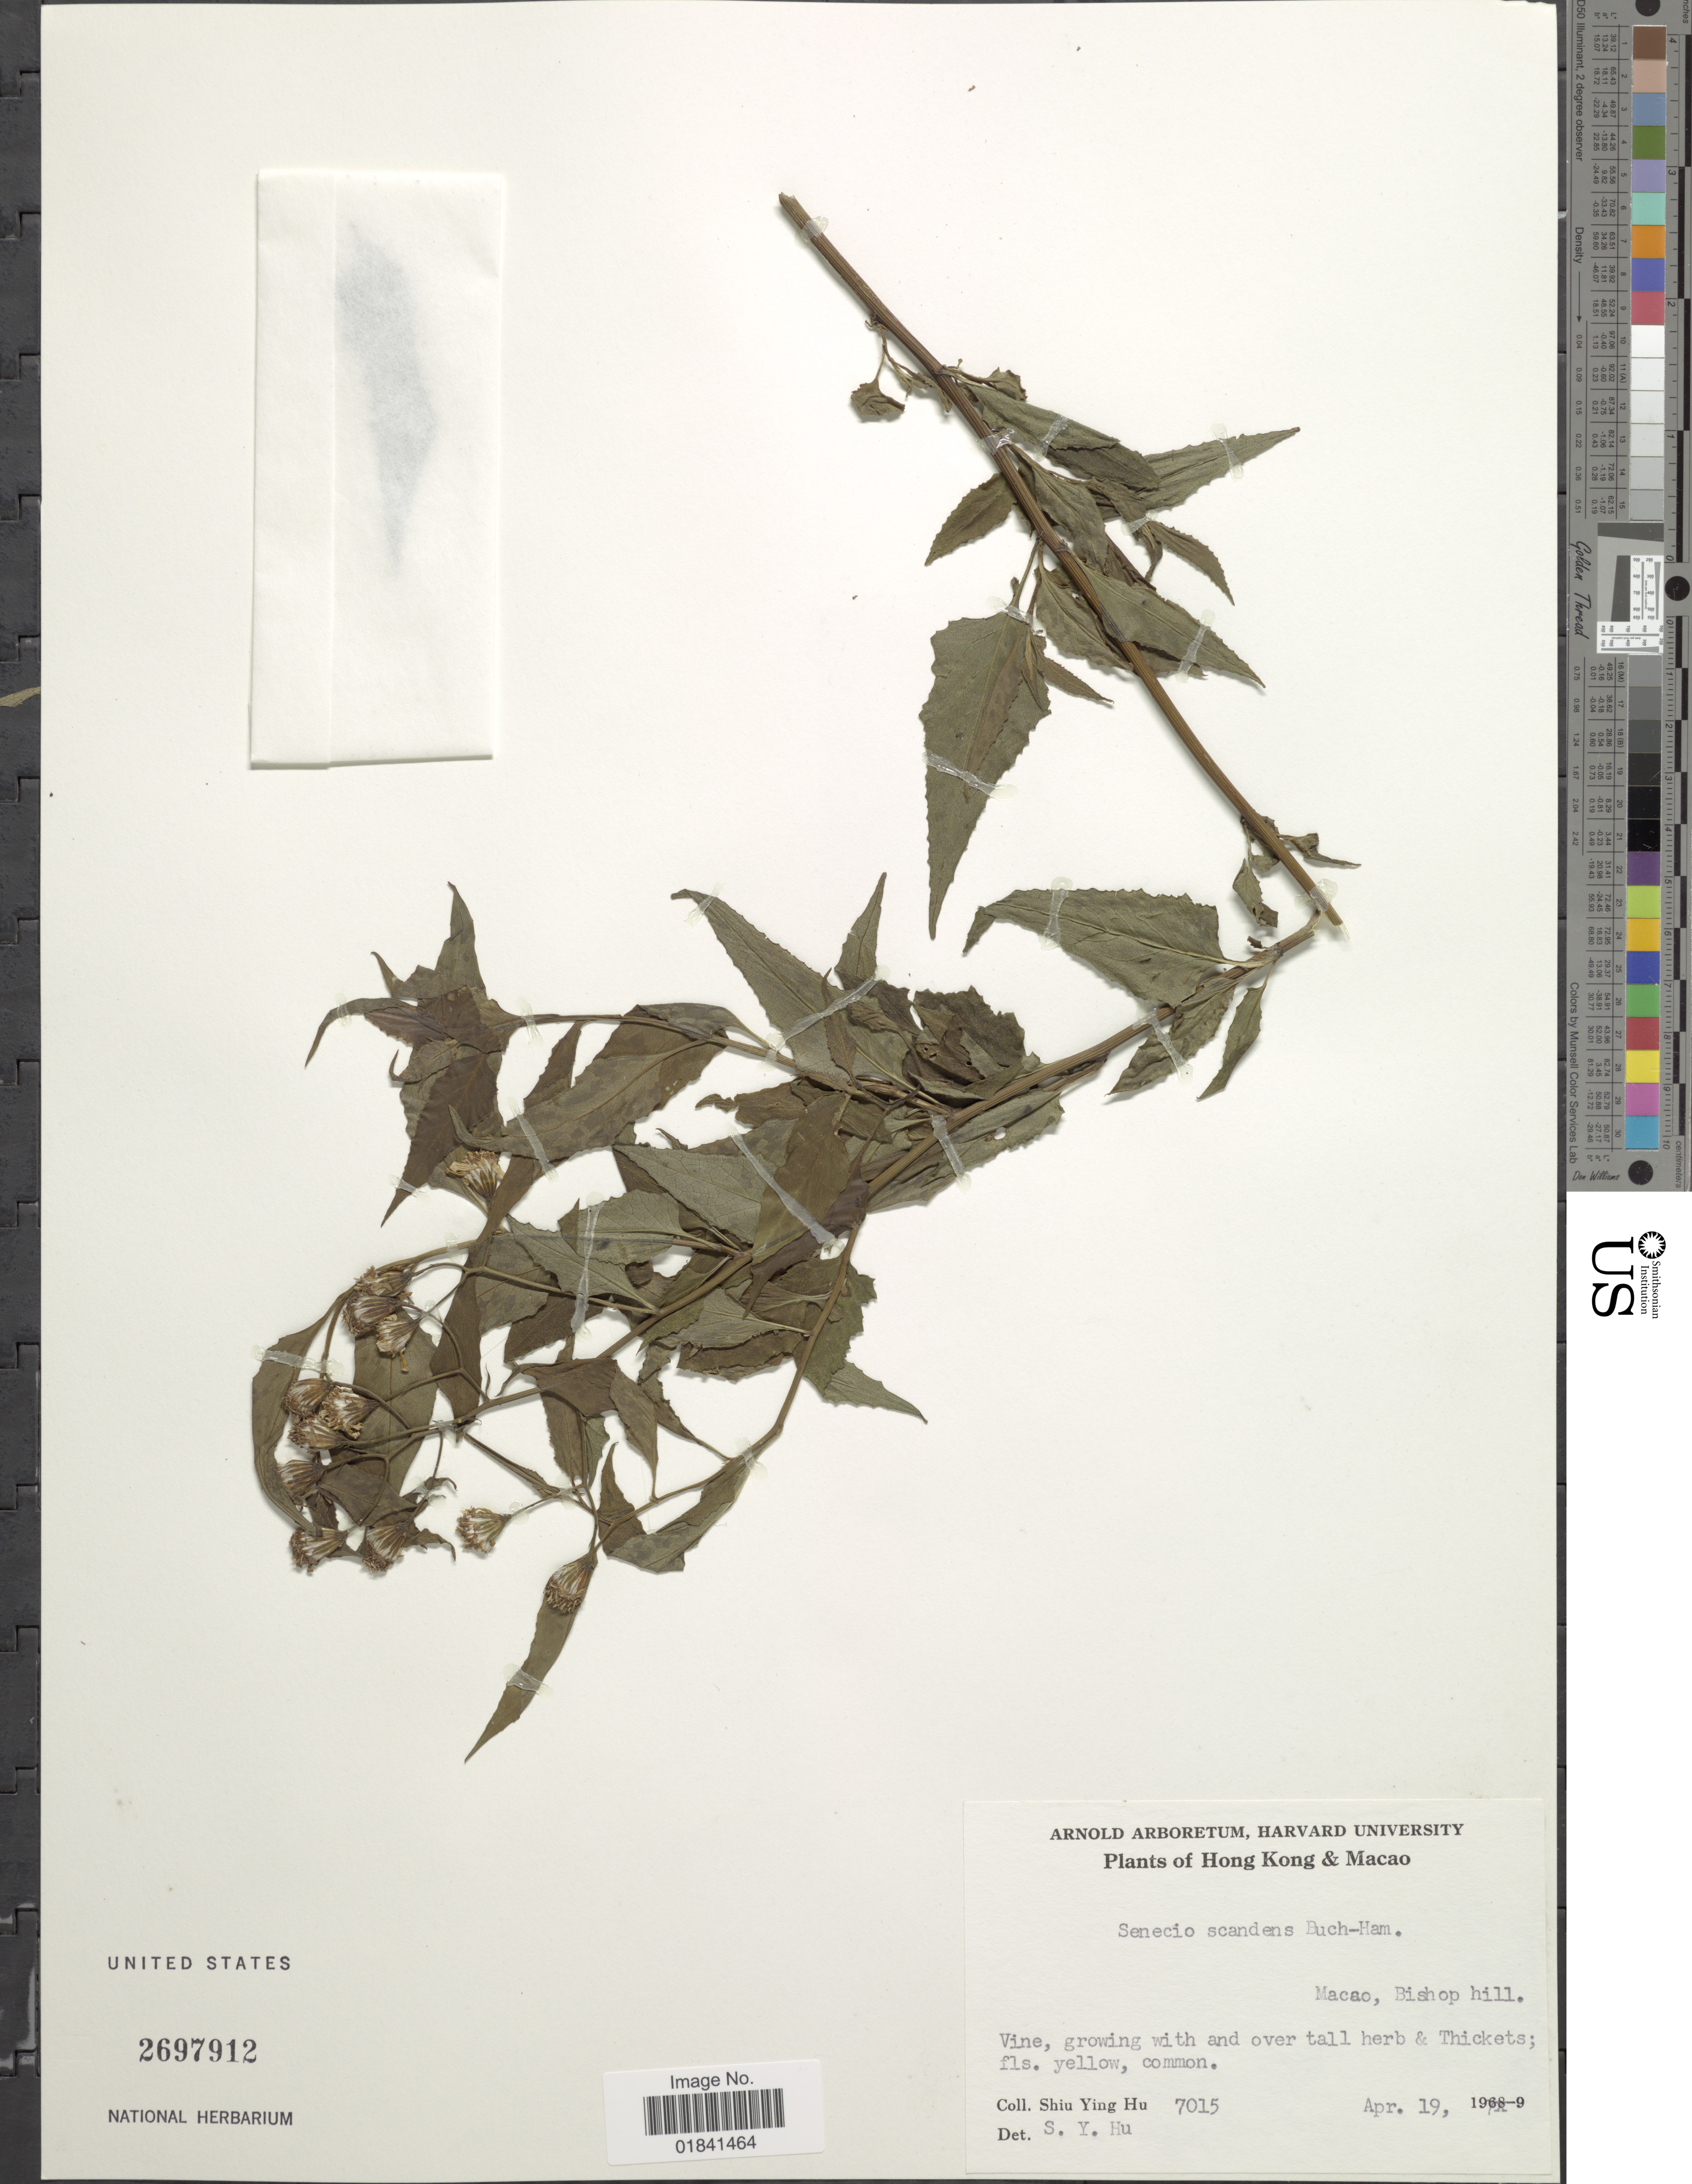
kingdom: Plantae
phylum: Tracheophyta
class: Magnoliopsida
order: Asterales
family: Asteraceae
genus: Senecio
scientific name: Senecio scandens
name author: Buch.-Ham. ex D. Don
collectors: S. Y. Hu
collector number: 7015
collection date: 1979-04-19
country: China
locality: Hong Kong & Macao, Macao, Bishop Hill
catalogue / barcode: US 2697912